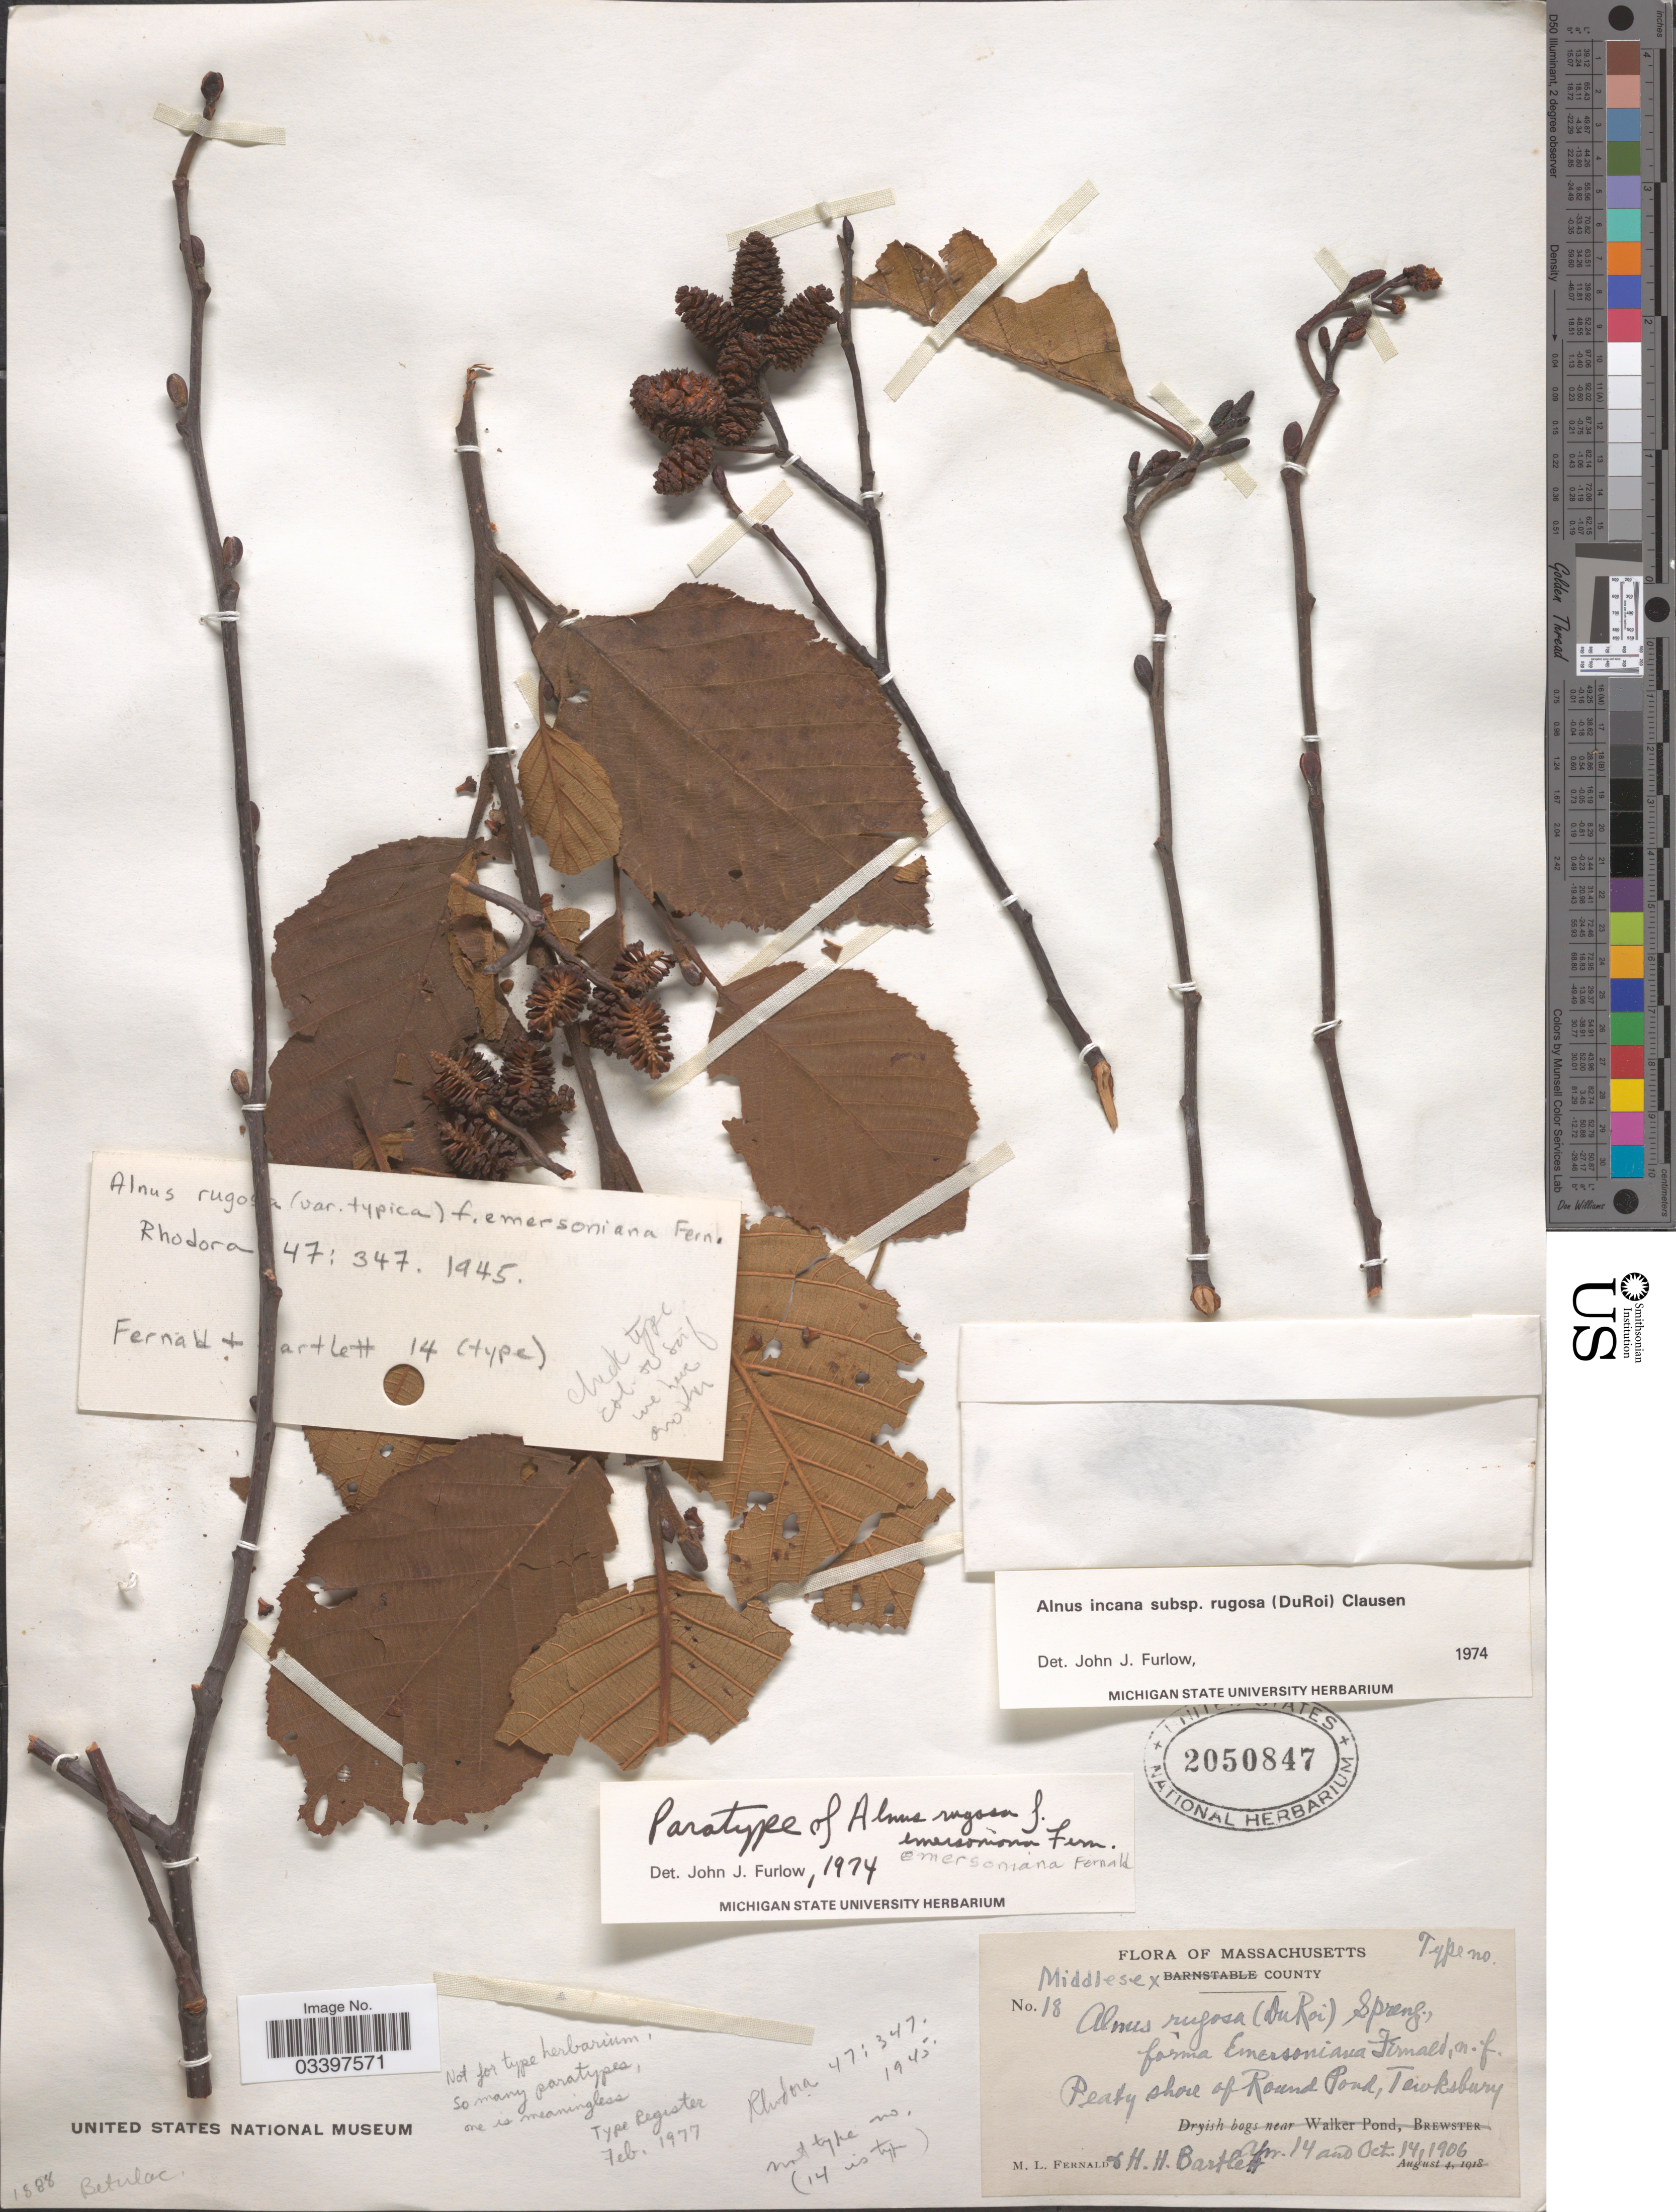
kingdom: Plantae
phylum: Tracheophyta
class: Magnoliopsida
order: Fagales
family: Betulaceae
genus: Alnus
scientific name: Alnus incana subsp. rugosa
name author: (Du Roi) R.T. Clausen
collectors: M. L. Fernald & H. H. Bartlett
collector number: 18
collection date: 1906-04-14/1906-10-14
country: United States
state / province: Massachusetts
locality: Middlesex County. Peaty shore of Round Pond, Tewksbury.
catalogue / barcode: US 2050847